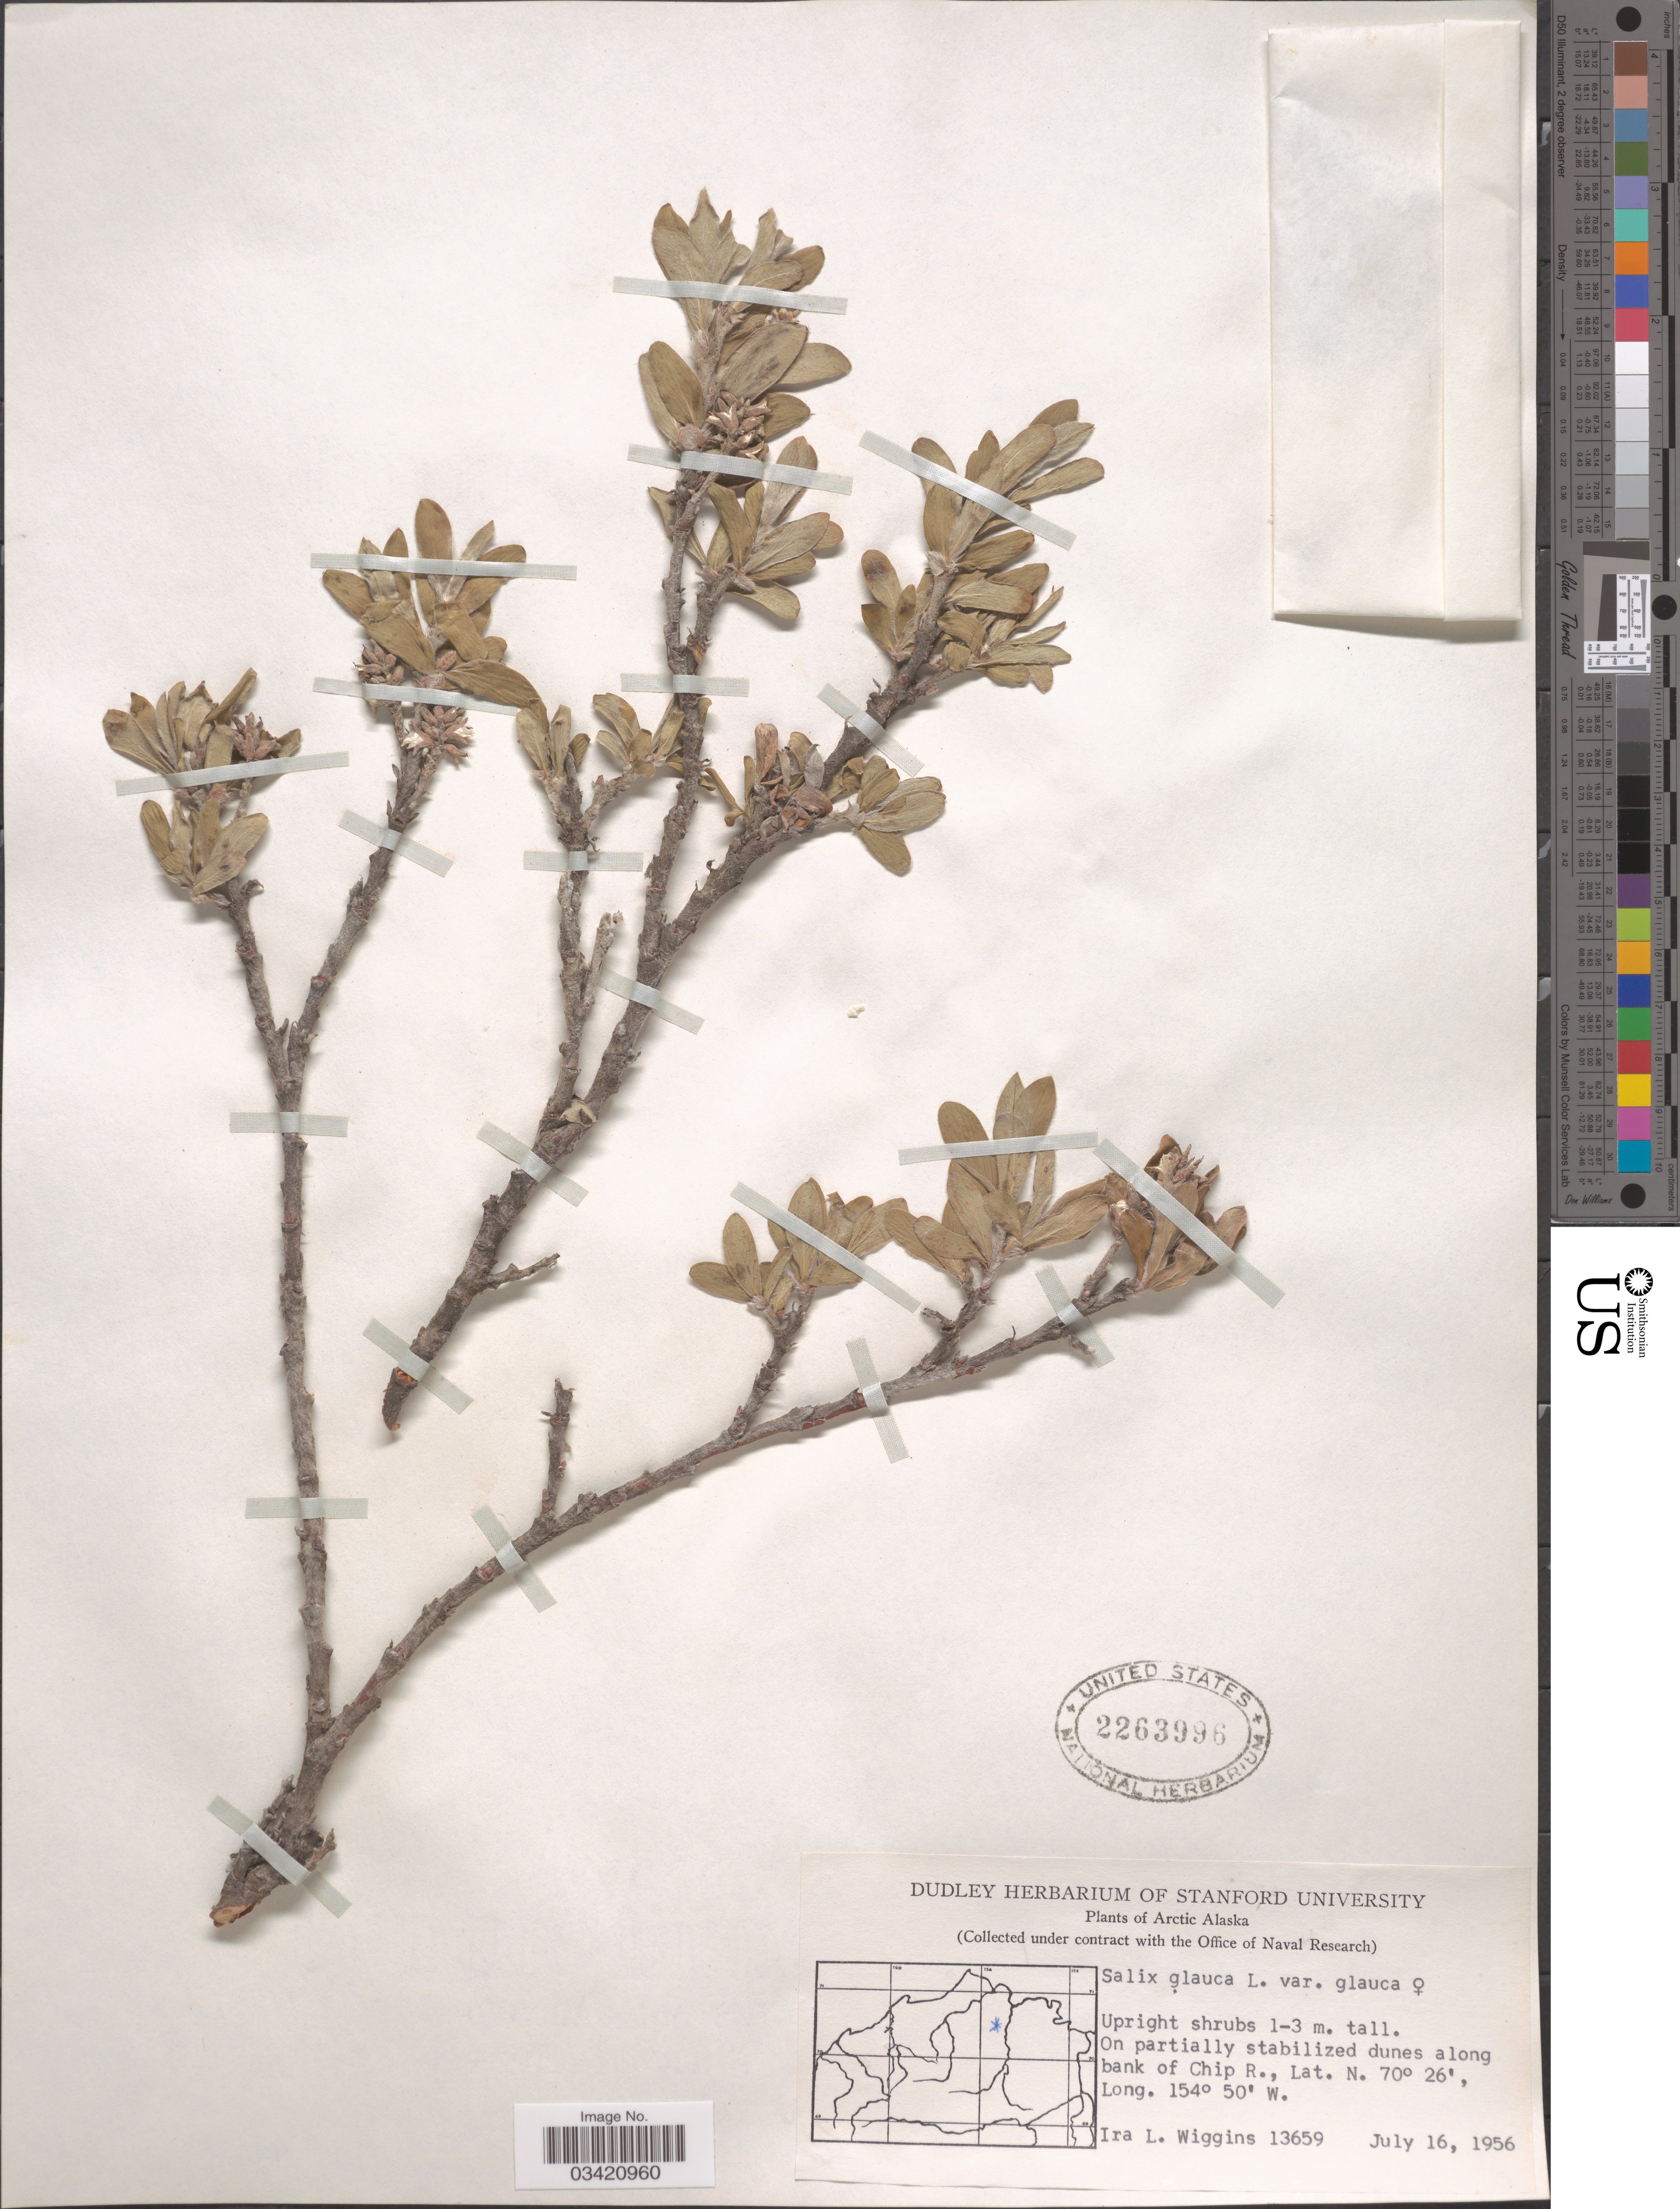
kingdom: Plantae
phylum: Tracheophyta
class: Magnoliopsida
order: Malpighiales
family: Salicaceae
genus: Salix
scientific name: Salix glauca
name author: L.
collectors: I. L. Wiggins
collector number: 13659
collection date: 1956-07-16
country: United States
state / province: Alaska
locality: Arctic Alaska. On partially stabilized dunes along bank of Chip R.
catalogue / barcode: US 2263996